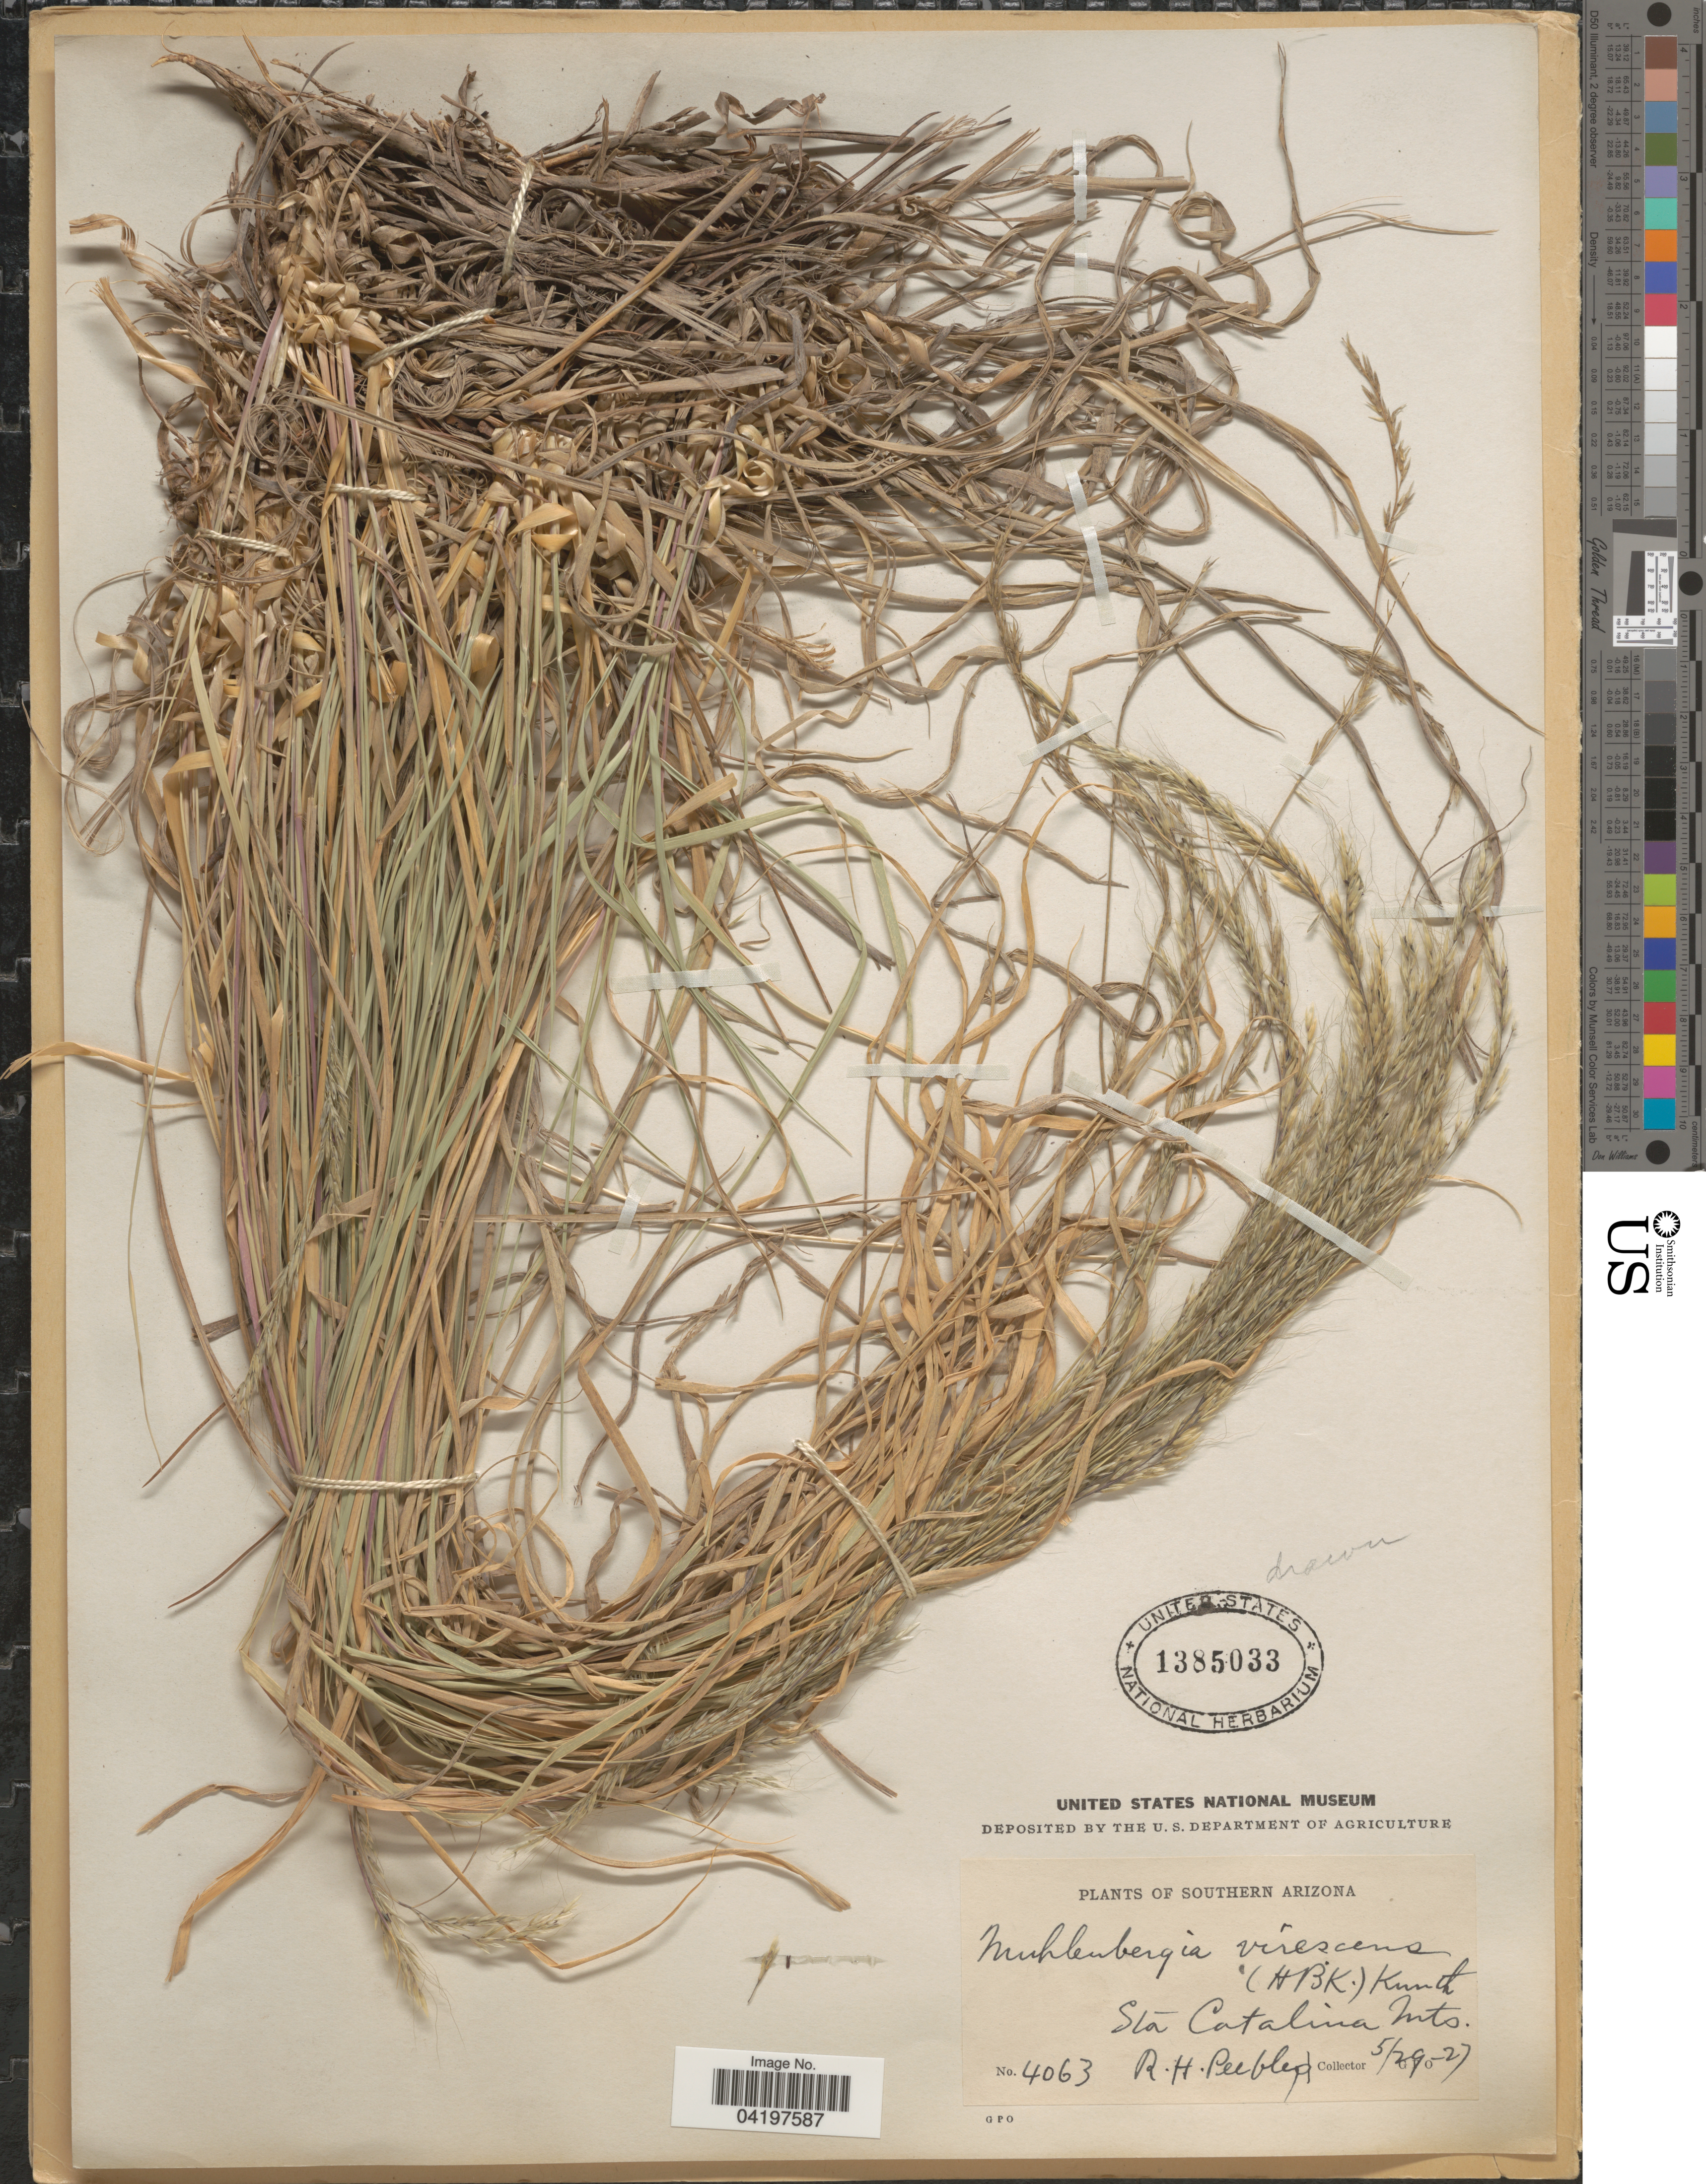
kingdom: Plantae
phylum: Tracheophyta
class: Liliopsida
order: Poales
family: Poaceae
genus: Muhlenbergia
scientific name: Muhlenbergia straminea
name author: Hitchc.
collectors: R. H. Peebles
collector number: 4063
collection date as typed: Transcribed d/m/y: 29/5/27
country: United States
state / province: Arizona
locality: Southern Arizona. Sta Catalina Mts.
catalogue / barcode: US 1385033